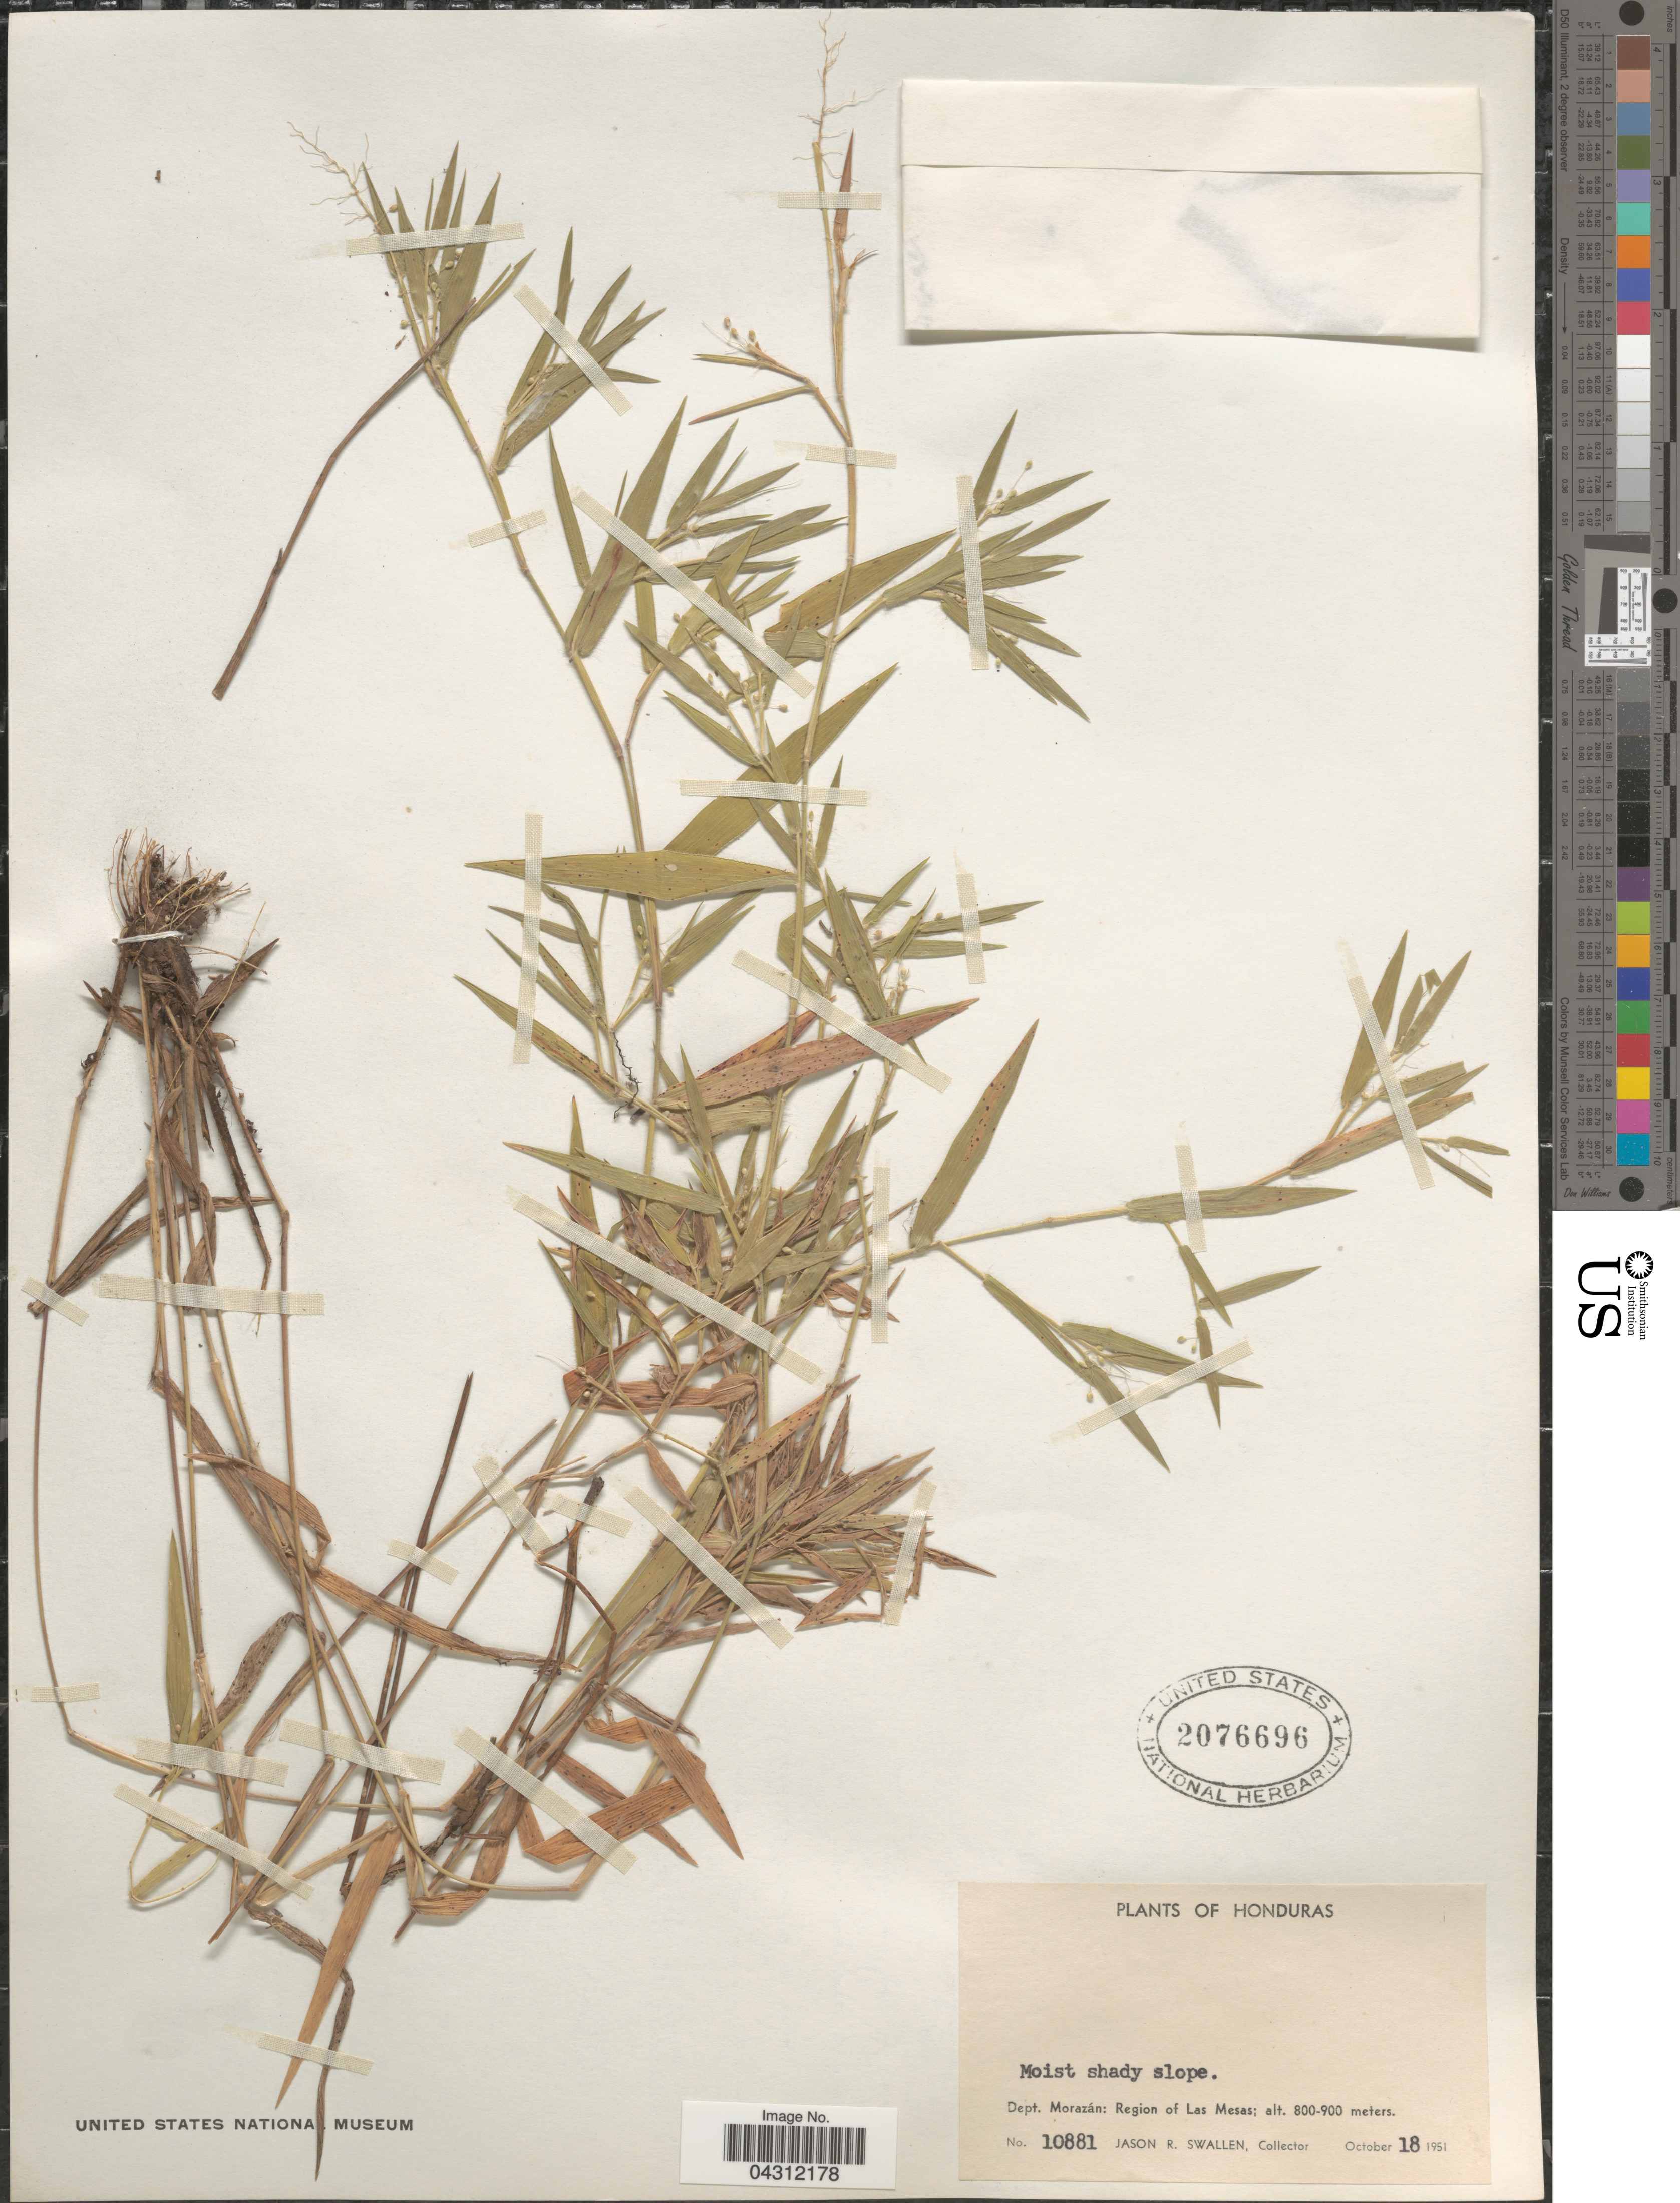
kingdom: Plantae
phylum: Tracheophyta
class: Liliopsida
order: Poales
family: Poaceae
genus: Dichanthelium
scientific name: Dichanthelium acuminatum var. acuminatum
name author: (Sw.) Gould & C.A. Clark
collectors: J. R. Swallen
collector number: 10881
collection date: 1951-10-18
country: Honduras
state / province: Fco. Morazán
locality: Dept. Morazán: Region of Las Mesas.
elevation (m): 800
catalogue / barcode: US 2076696